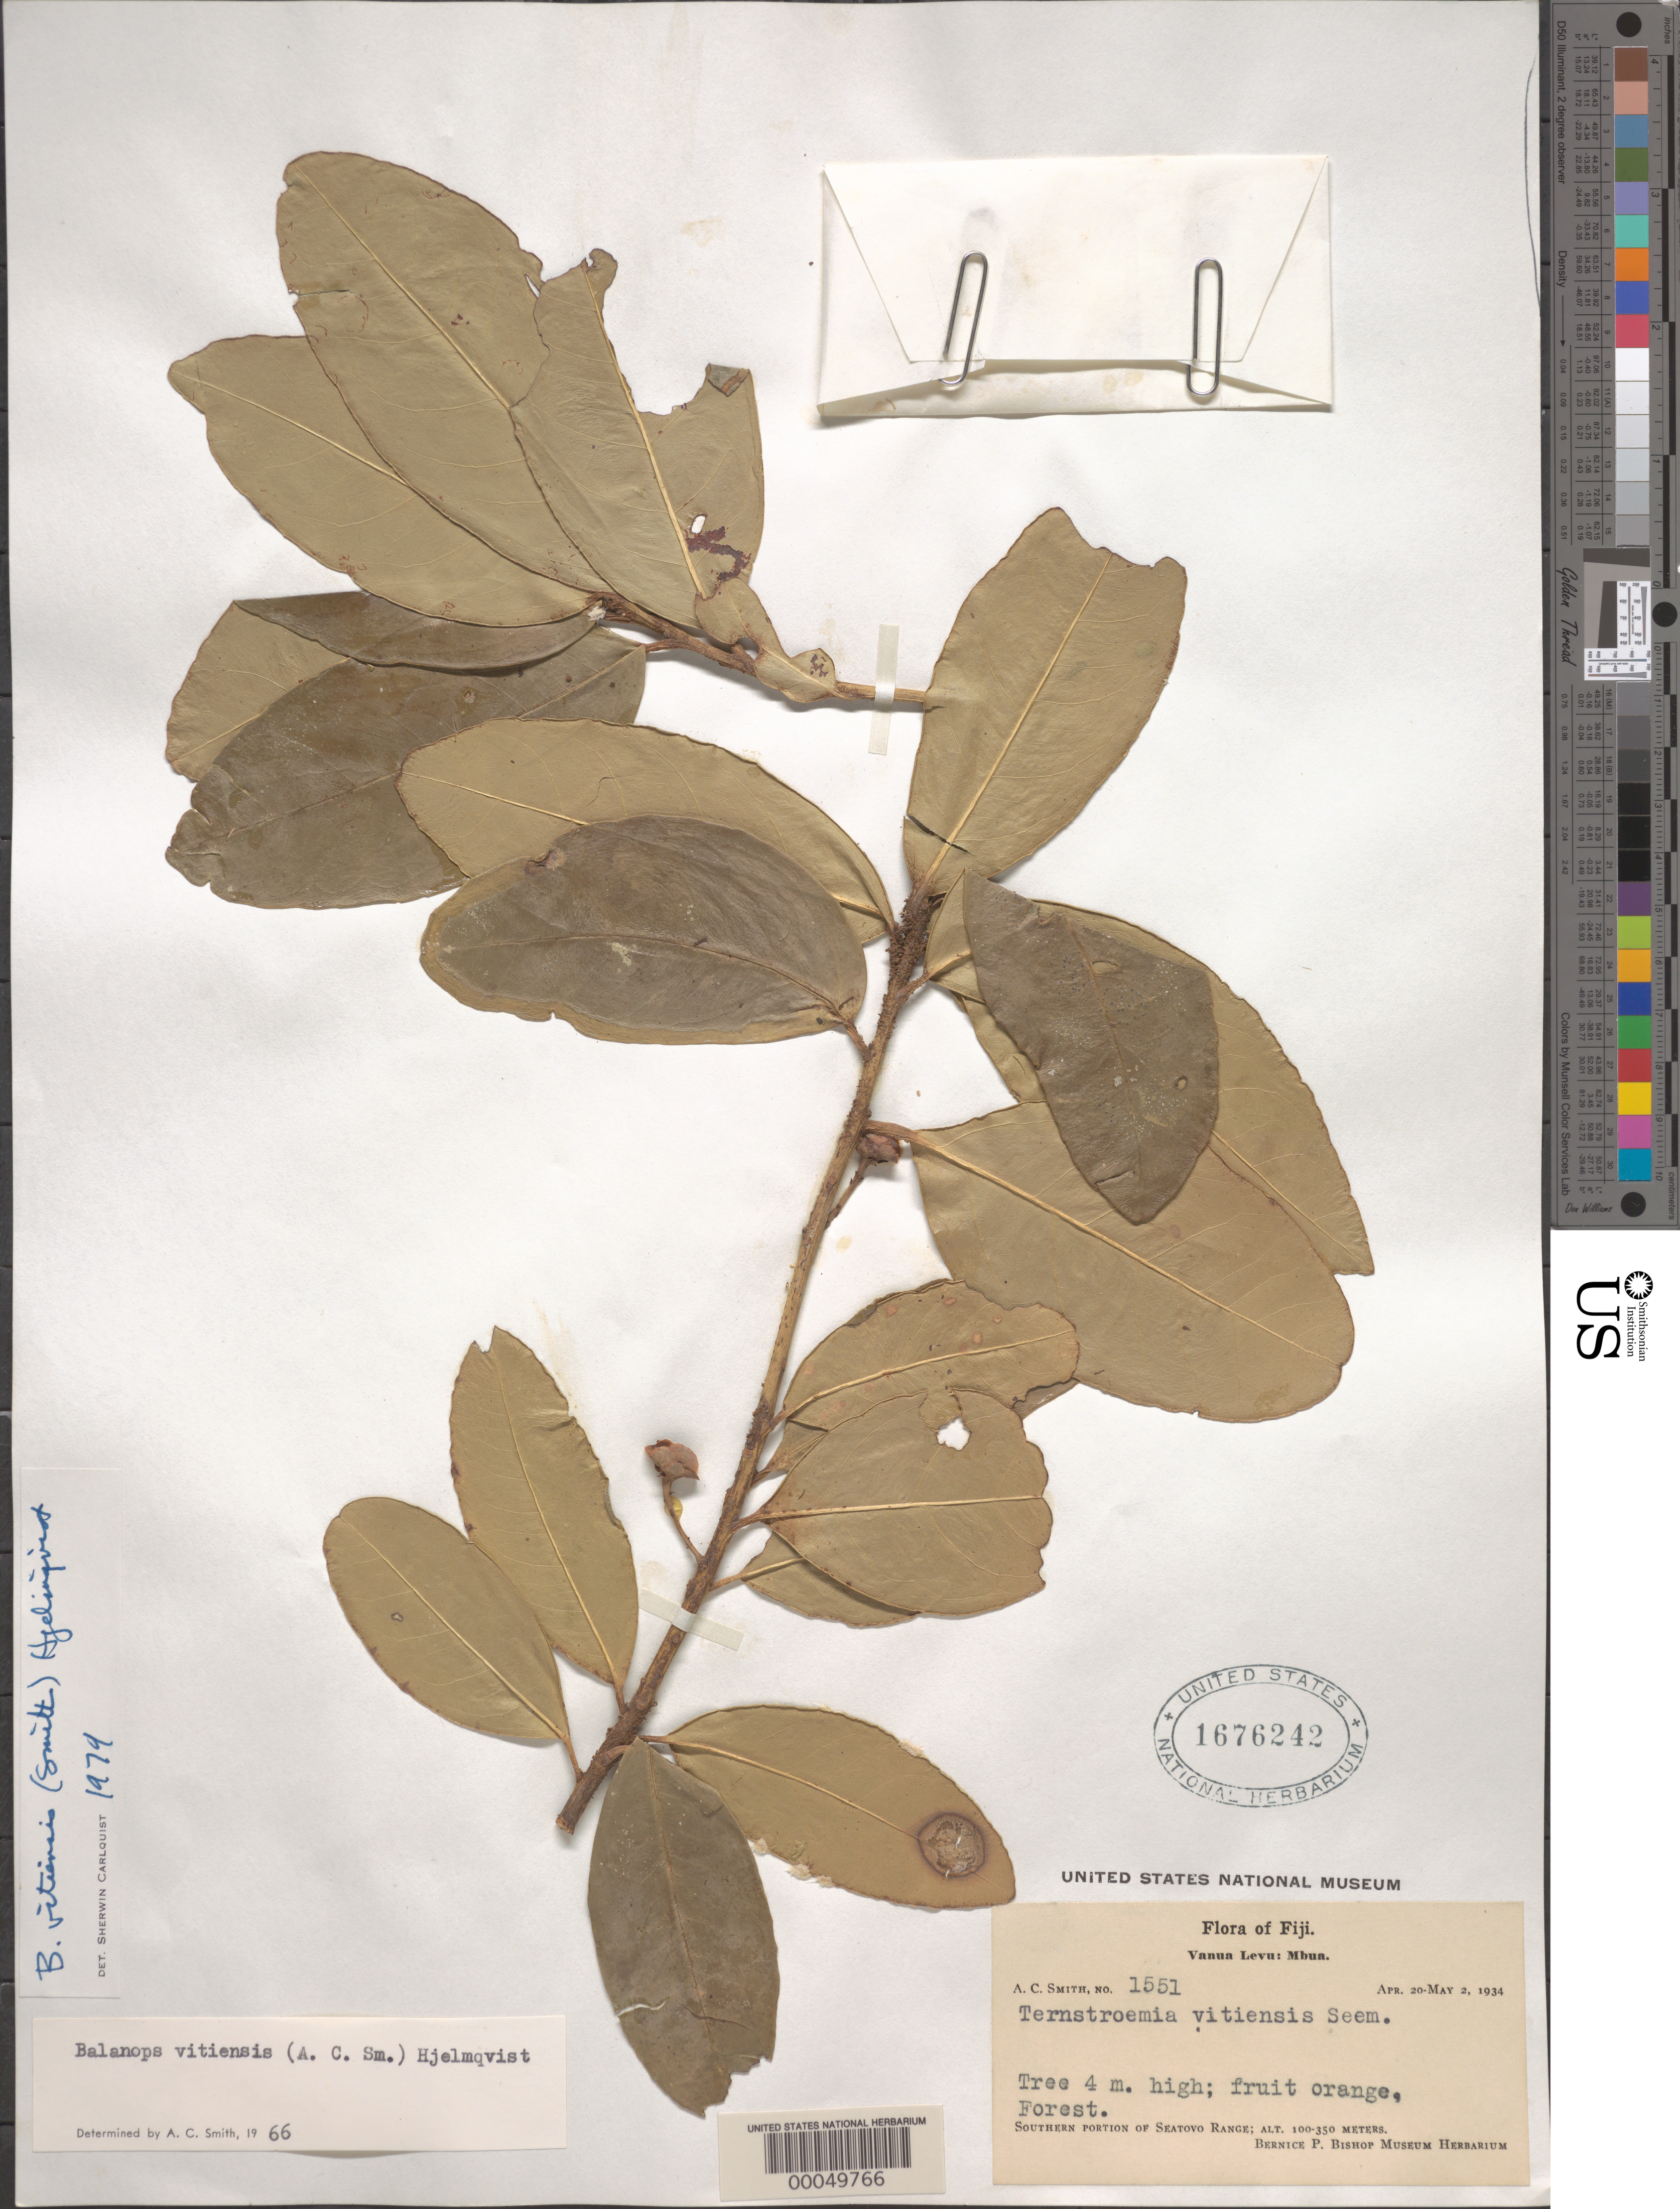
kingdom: Plantae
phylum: Tracheophyta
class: Magnoliopsida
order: Malpighiales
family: Balanopaceae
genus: Balanops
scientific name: Balanops vitiensis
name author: (A.C. Sm.) Hjelmq.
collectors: A. C. Smith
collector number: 1551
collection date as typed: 20 Apr 1934 to 02 May 1934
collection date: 1934-04-20/1934-05-02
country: Fiji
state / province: Northern Division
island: Vanua Levu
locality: Mbua. s portion of seatovo range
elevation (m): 100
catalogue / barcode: US 1676242